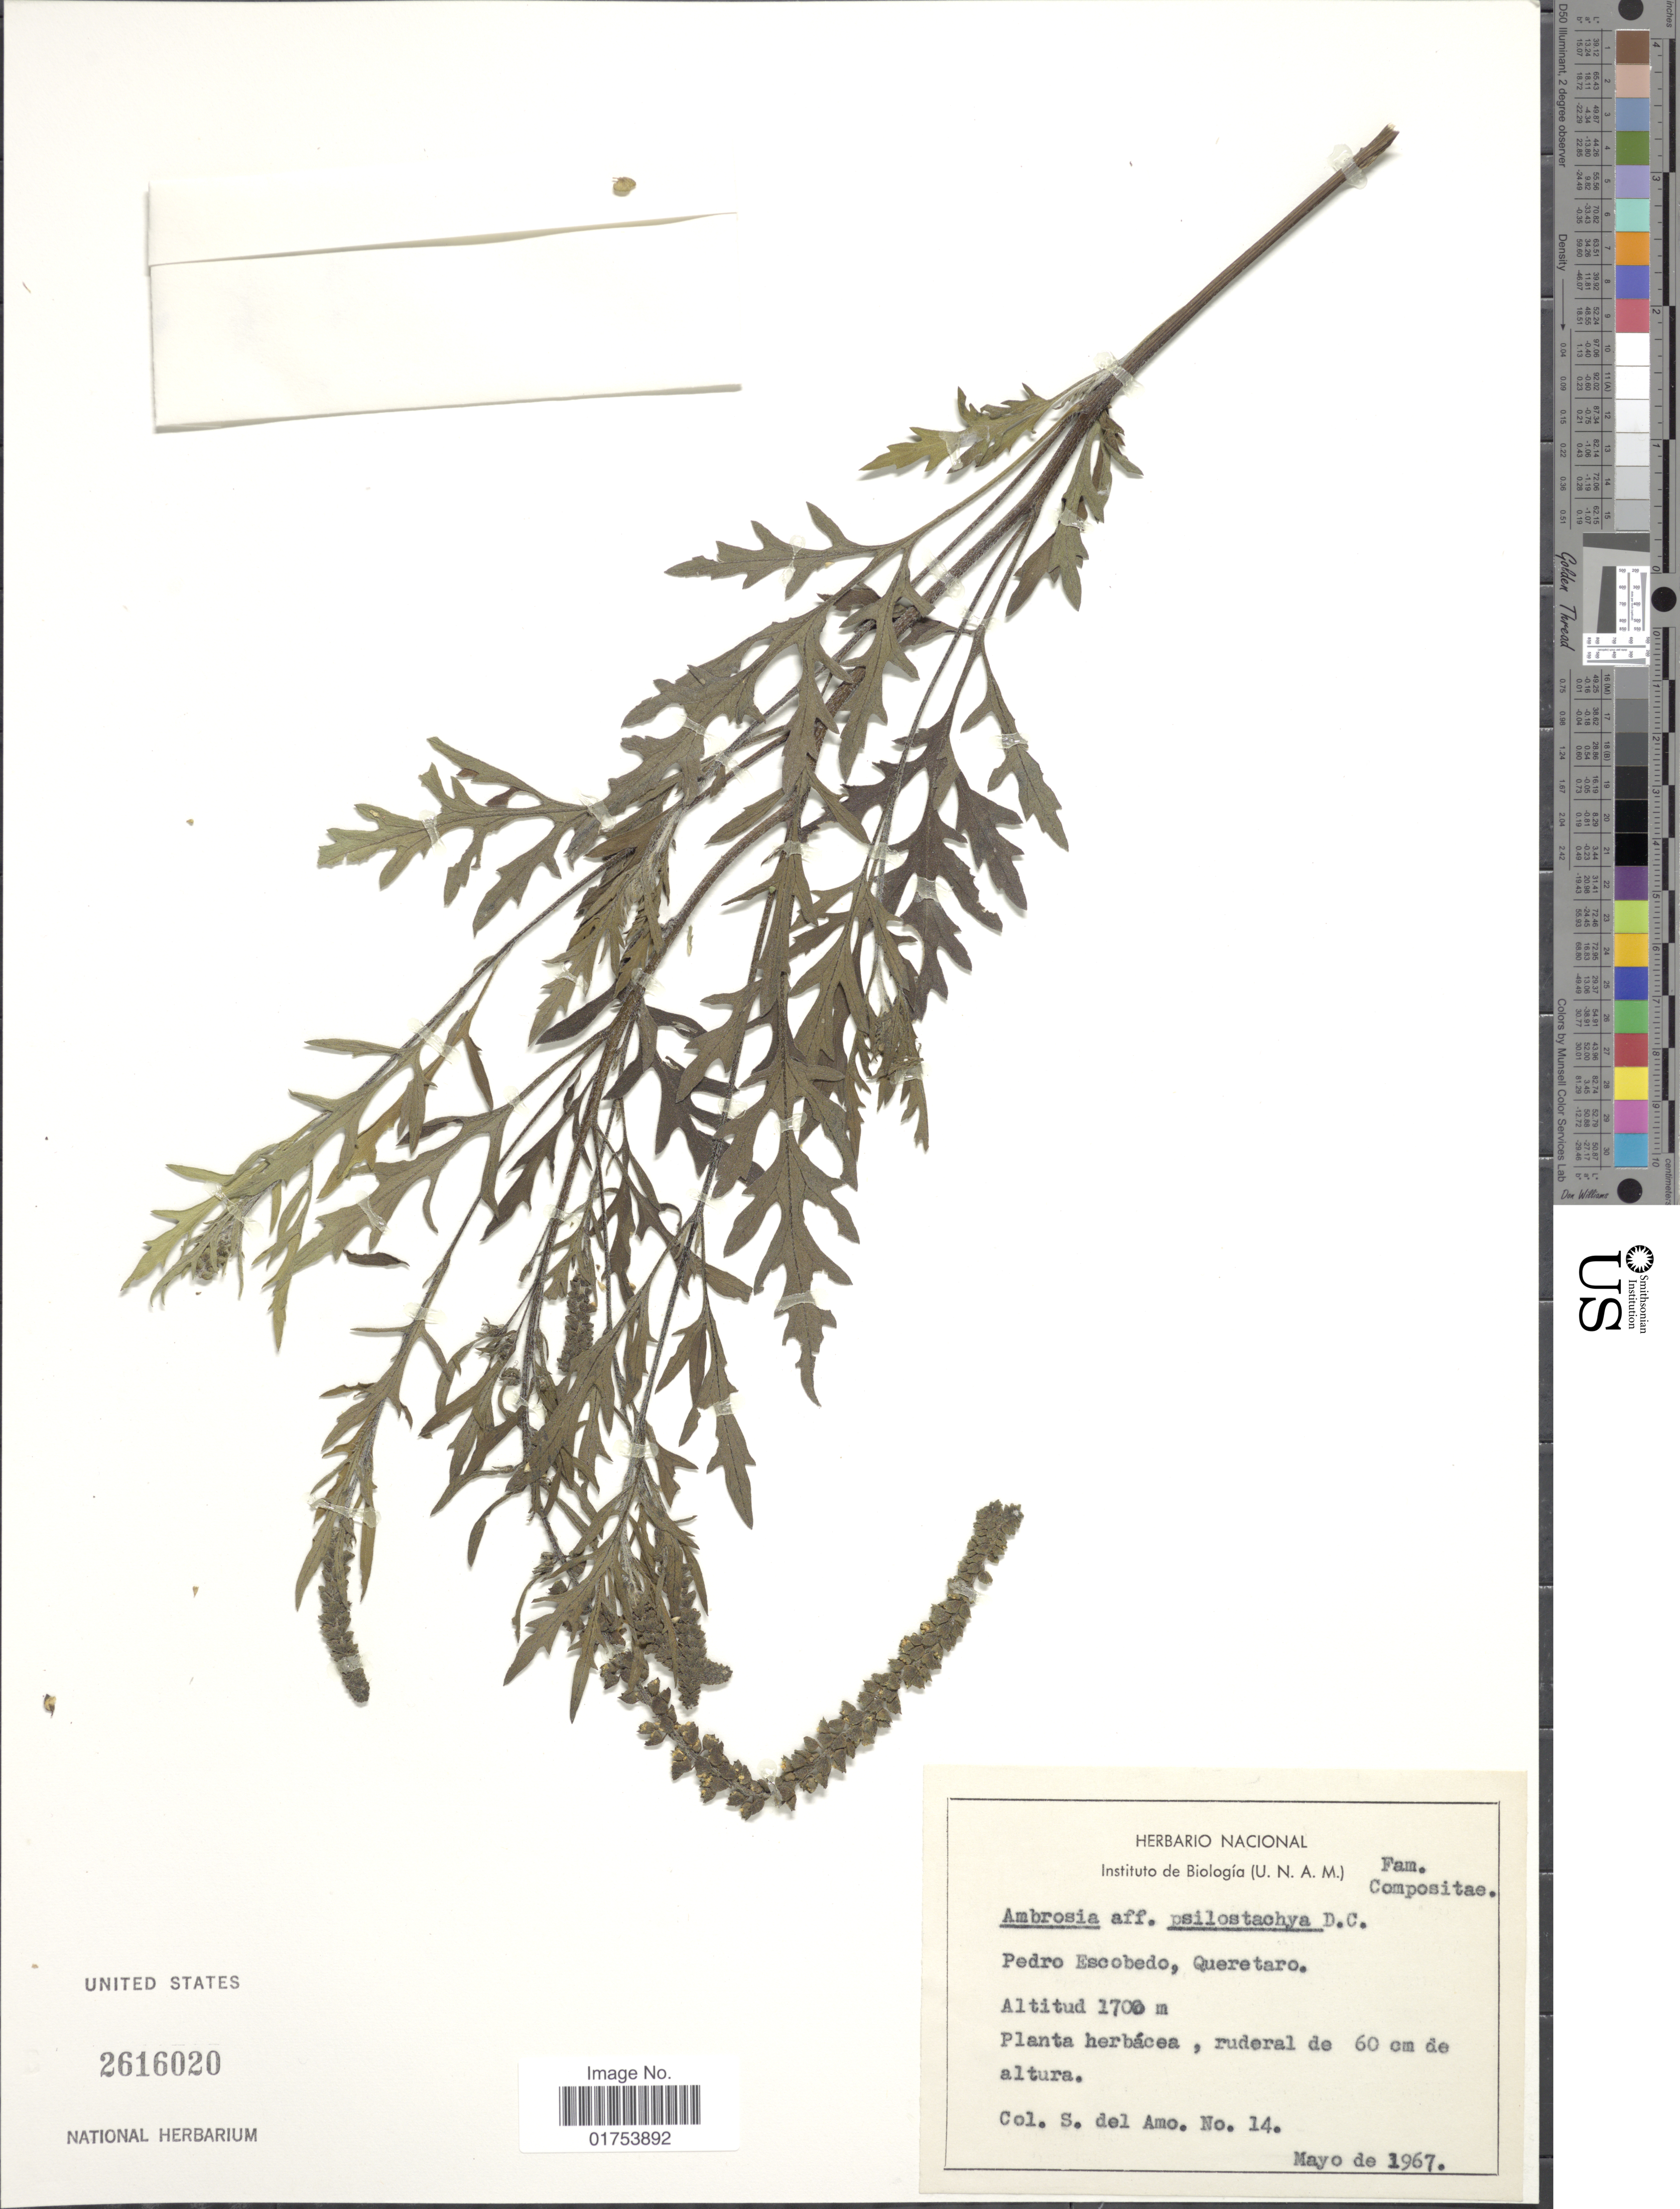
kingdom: Plantae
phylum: Tracheophyta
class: Magnoliopsida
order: Asterales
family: Asteraceae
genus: Ambrosia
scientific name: Ambrosia psilostachya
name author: DC.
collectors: S. Amo.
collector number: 14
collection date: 1967-05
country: Mexico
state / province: Querétaro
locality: Pedro Escobedo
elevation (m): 1700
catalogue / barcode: US 2616020